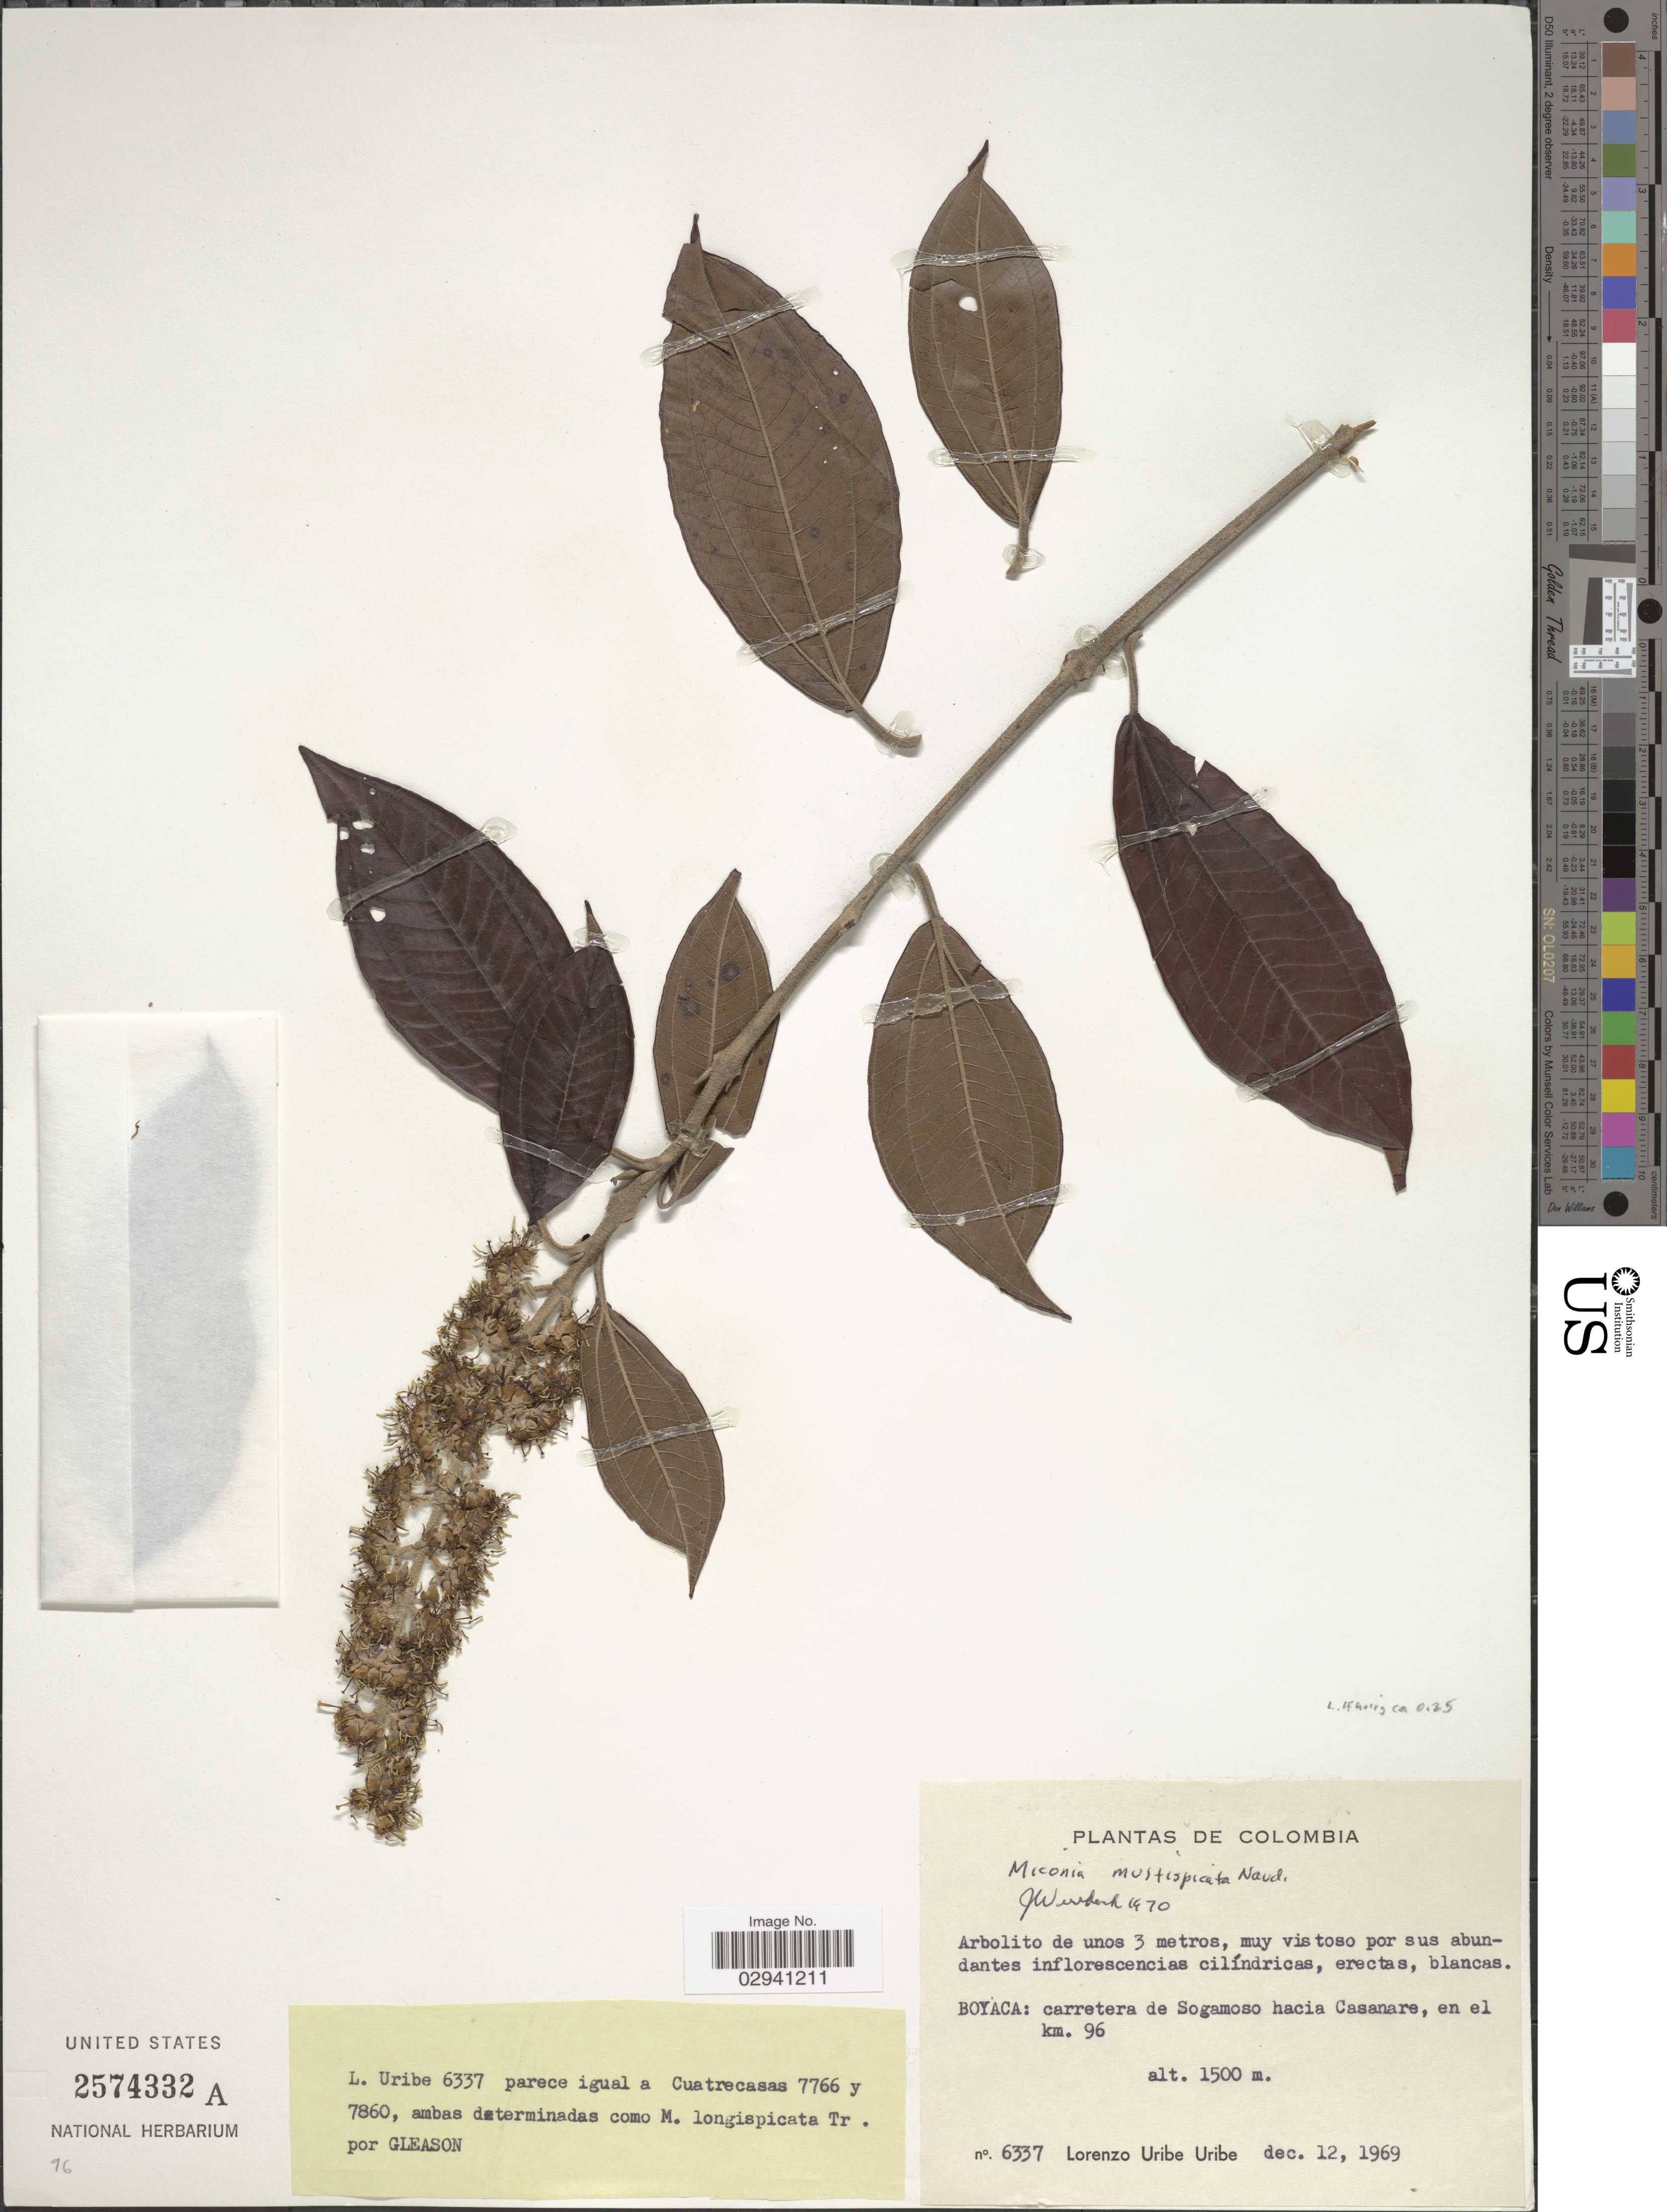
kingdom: Plantae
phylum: Tracheophyta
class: Magnoliopsida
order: Myrtales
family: Melastomataceae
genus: Miconia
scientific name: Miconia multispicata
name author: Naudin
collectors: L. Uribe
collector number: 6337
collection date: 1969-12-12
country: Colombia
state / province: Boyacá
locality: Boyaca: carretera de Sogamoso hacia Casanare, en el km. 96.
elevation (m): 1500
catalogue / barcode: US 2574332A